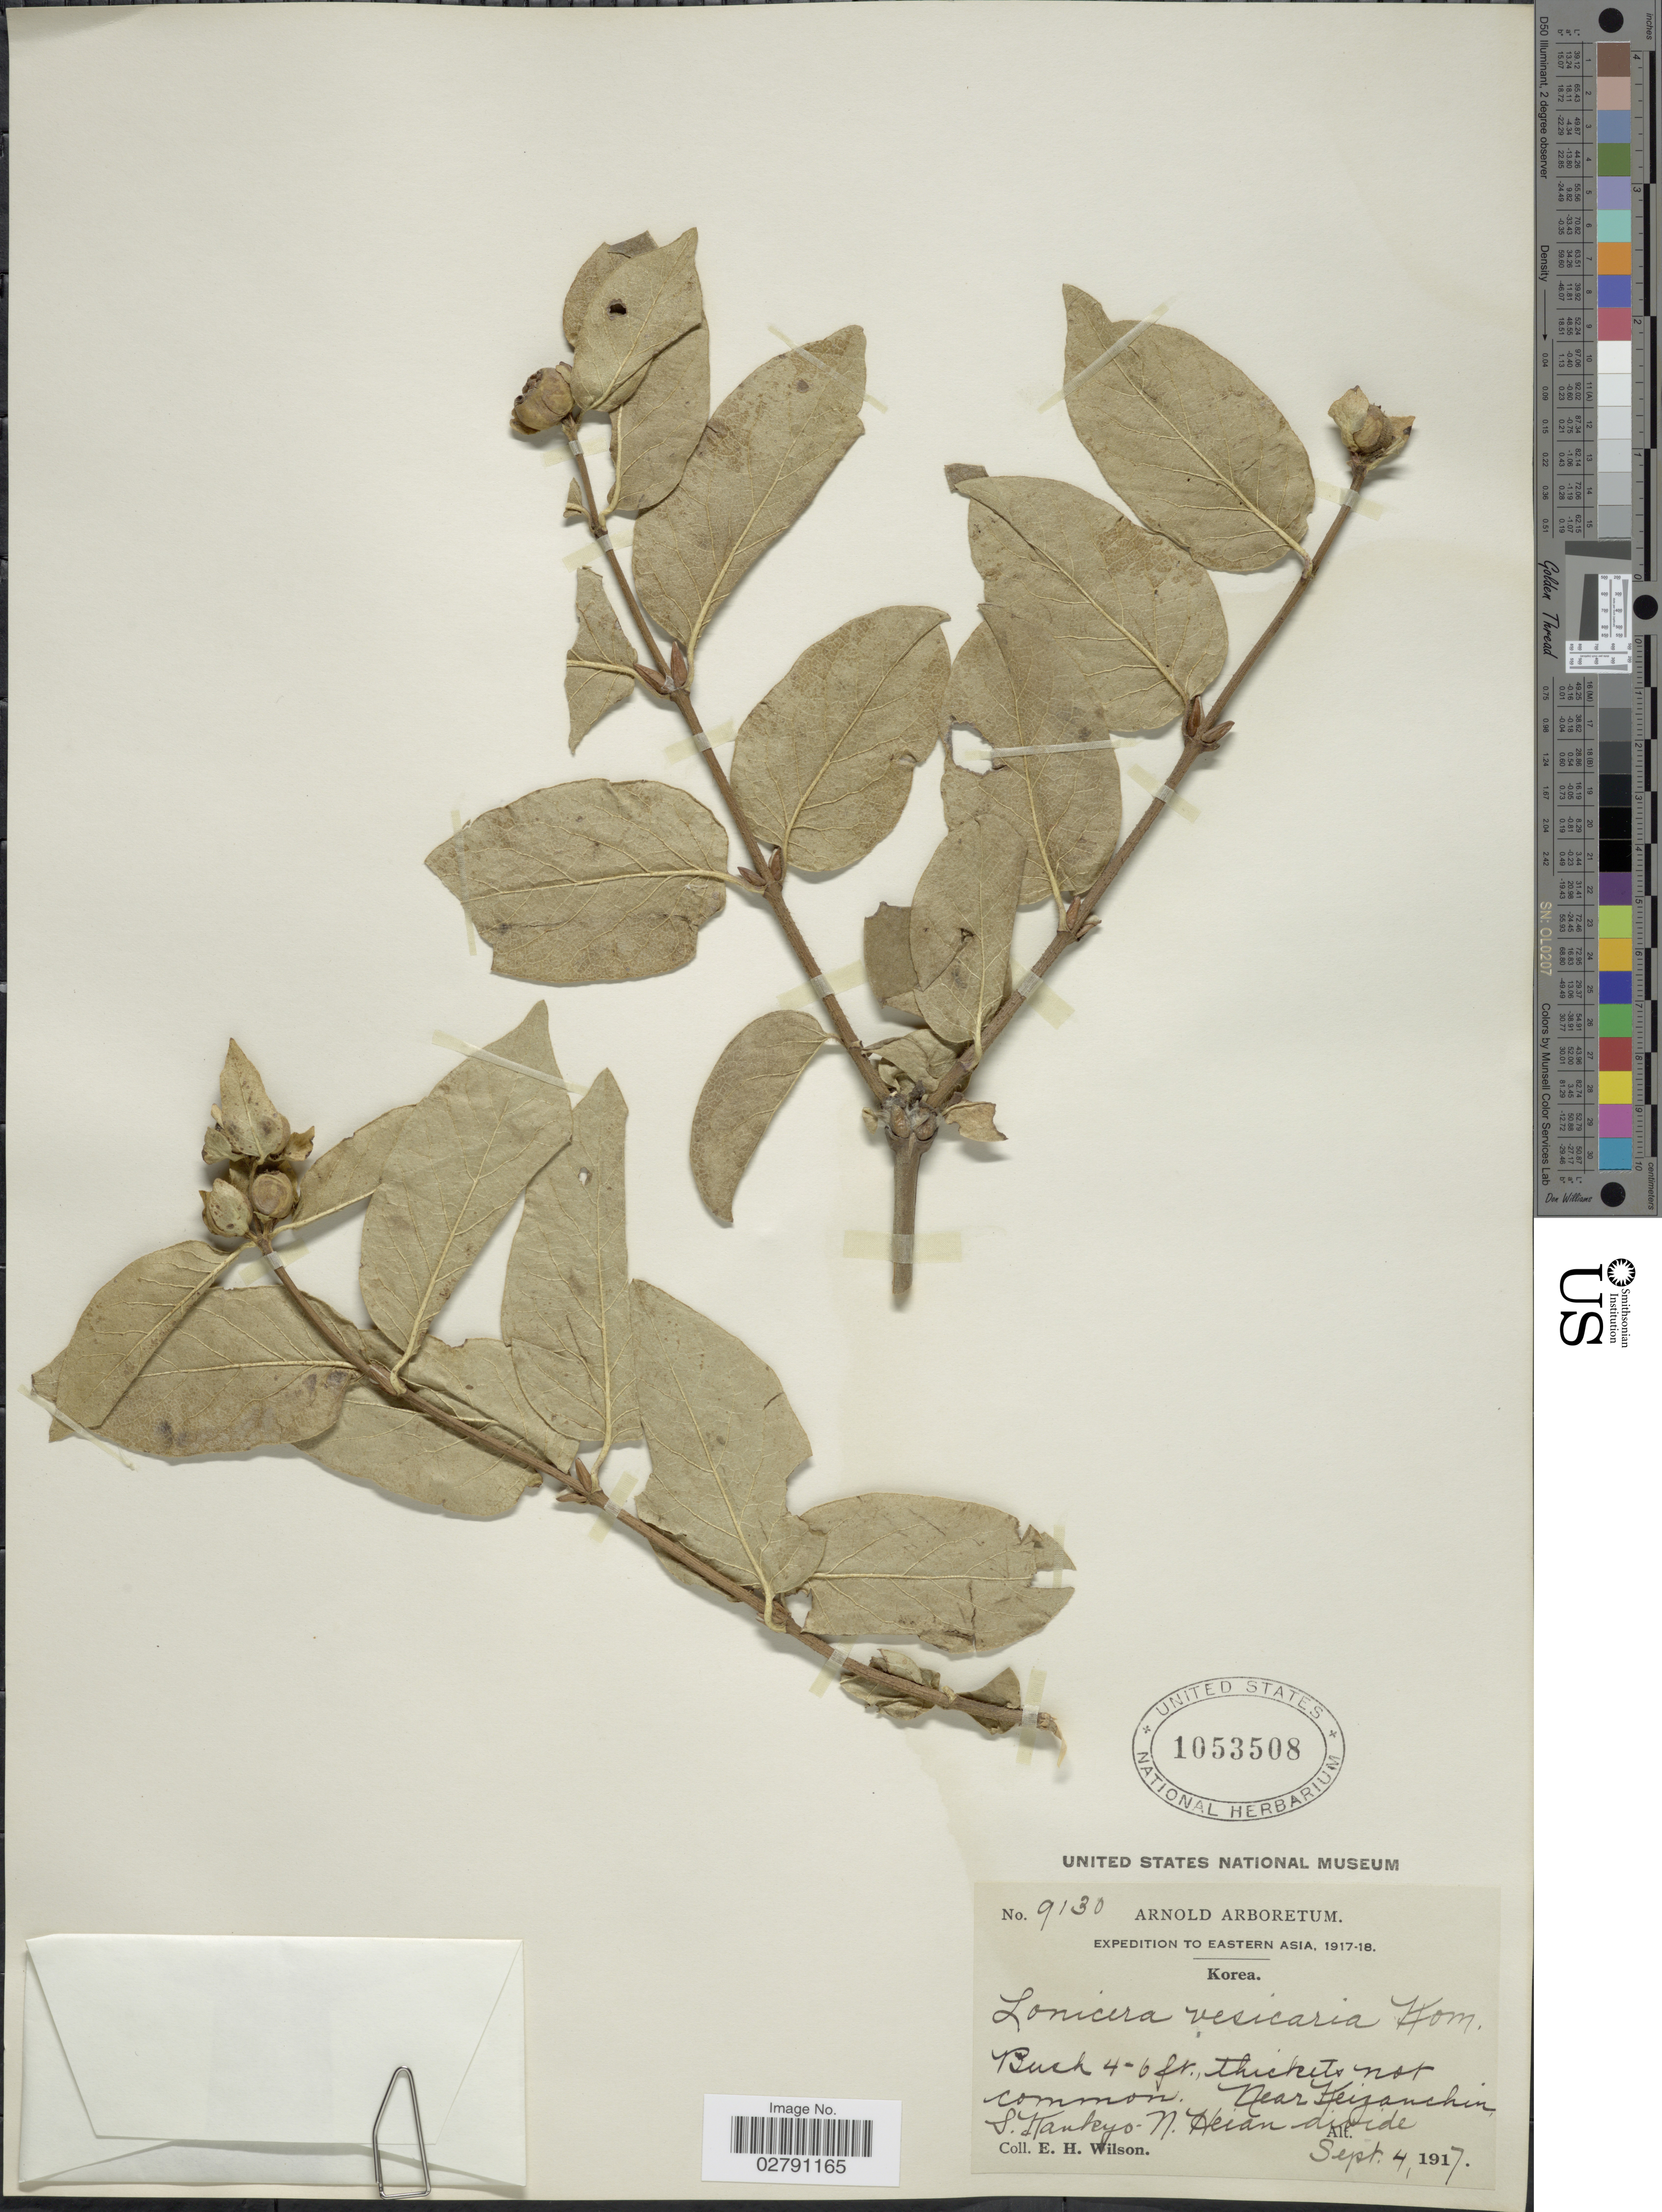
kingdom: Plantae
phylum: Tracheophyta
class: Magnoliopsida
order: Dipsacales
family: Caprifoliaceae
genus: Lonicera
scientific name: Lonicera vesicaria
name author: Kom.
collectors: E. Wilson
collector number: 9130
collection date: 1917-09-04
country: North Korea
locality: Near Keizanchin S. Kankyo - N. Heian divide.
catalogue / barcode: US 1053508